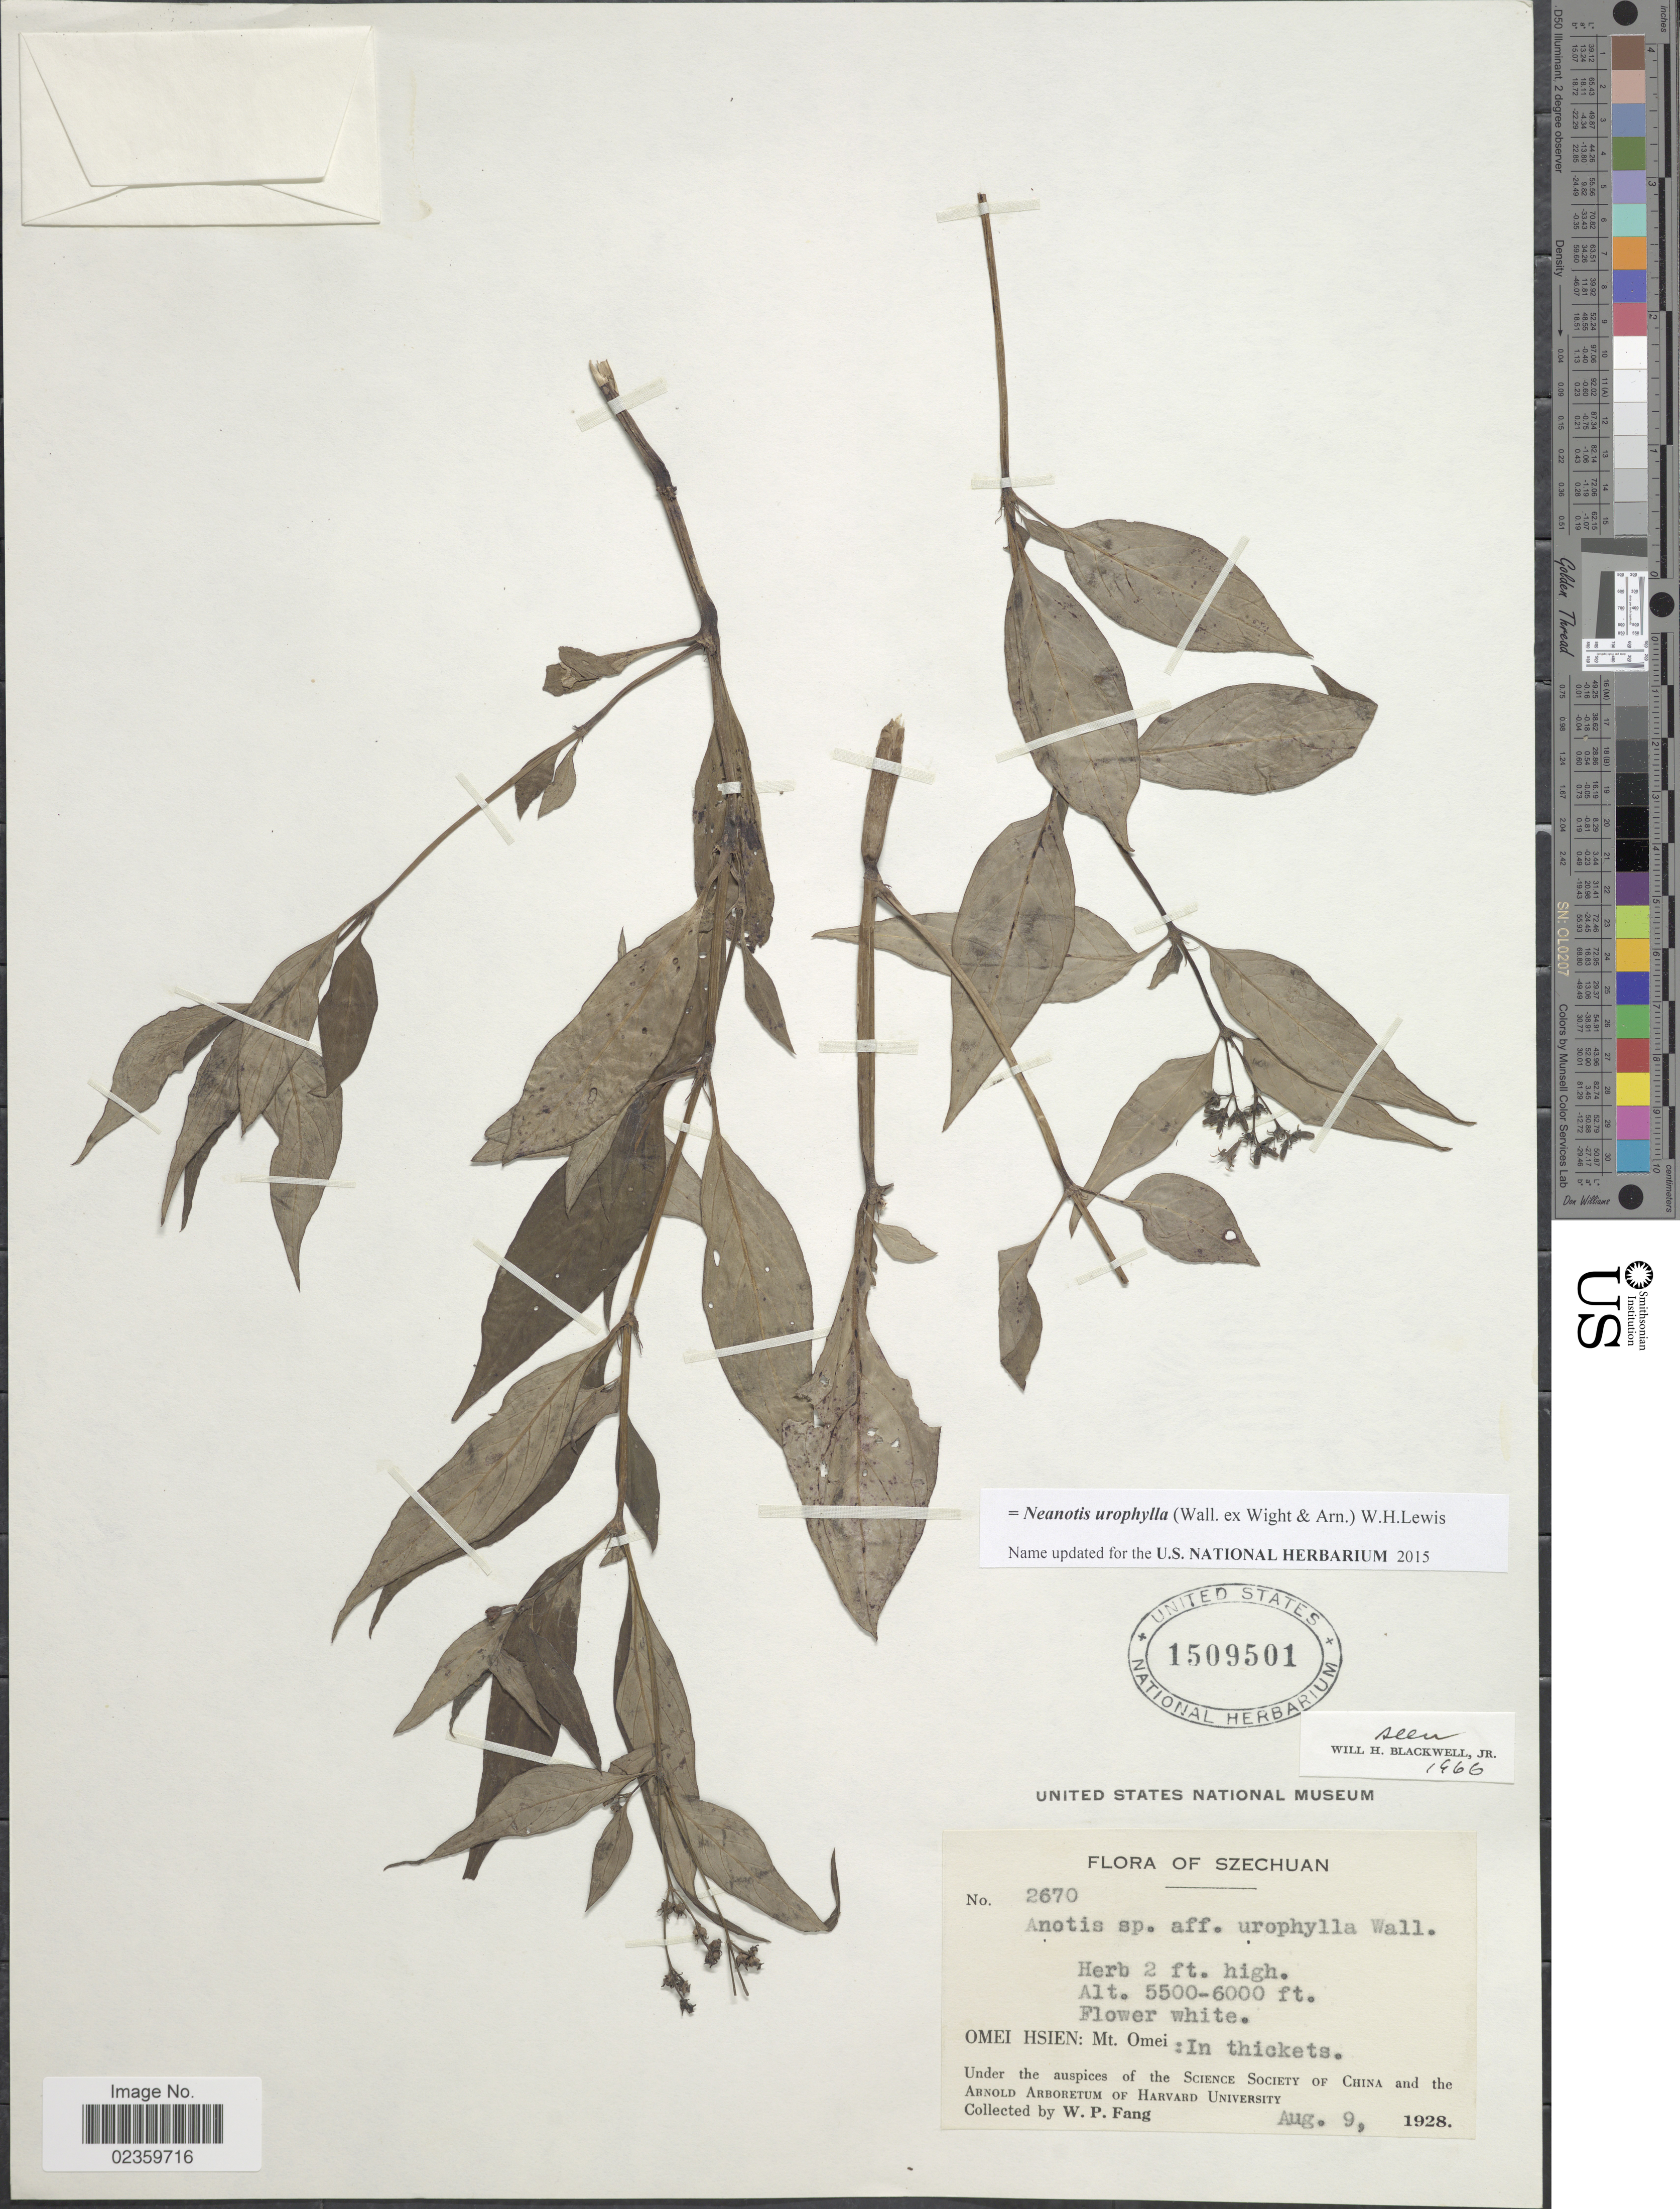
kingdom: Plantae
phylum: Tracheophyta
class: Magnoliopsida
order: Gentianales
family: Rubiaceae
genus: Neanotis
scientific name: Neanotis urophylla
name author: (Wall. ex Wight & Arn.) W.H. Lewis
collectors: W. P. Fang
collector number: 2670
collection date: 1928-08-09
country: China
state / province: Sichuan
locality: Szechuan: Omei Hsien: Mt. Omei: In thickets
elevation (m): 1676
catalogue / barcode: US 1509501